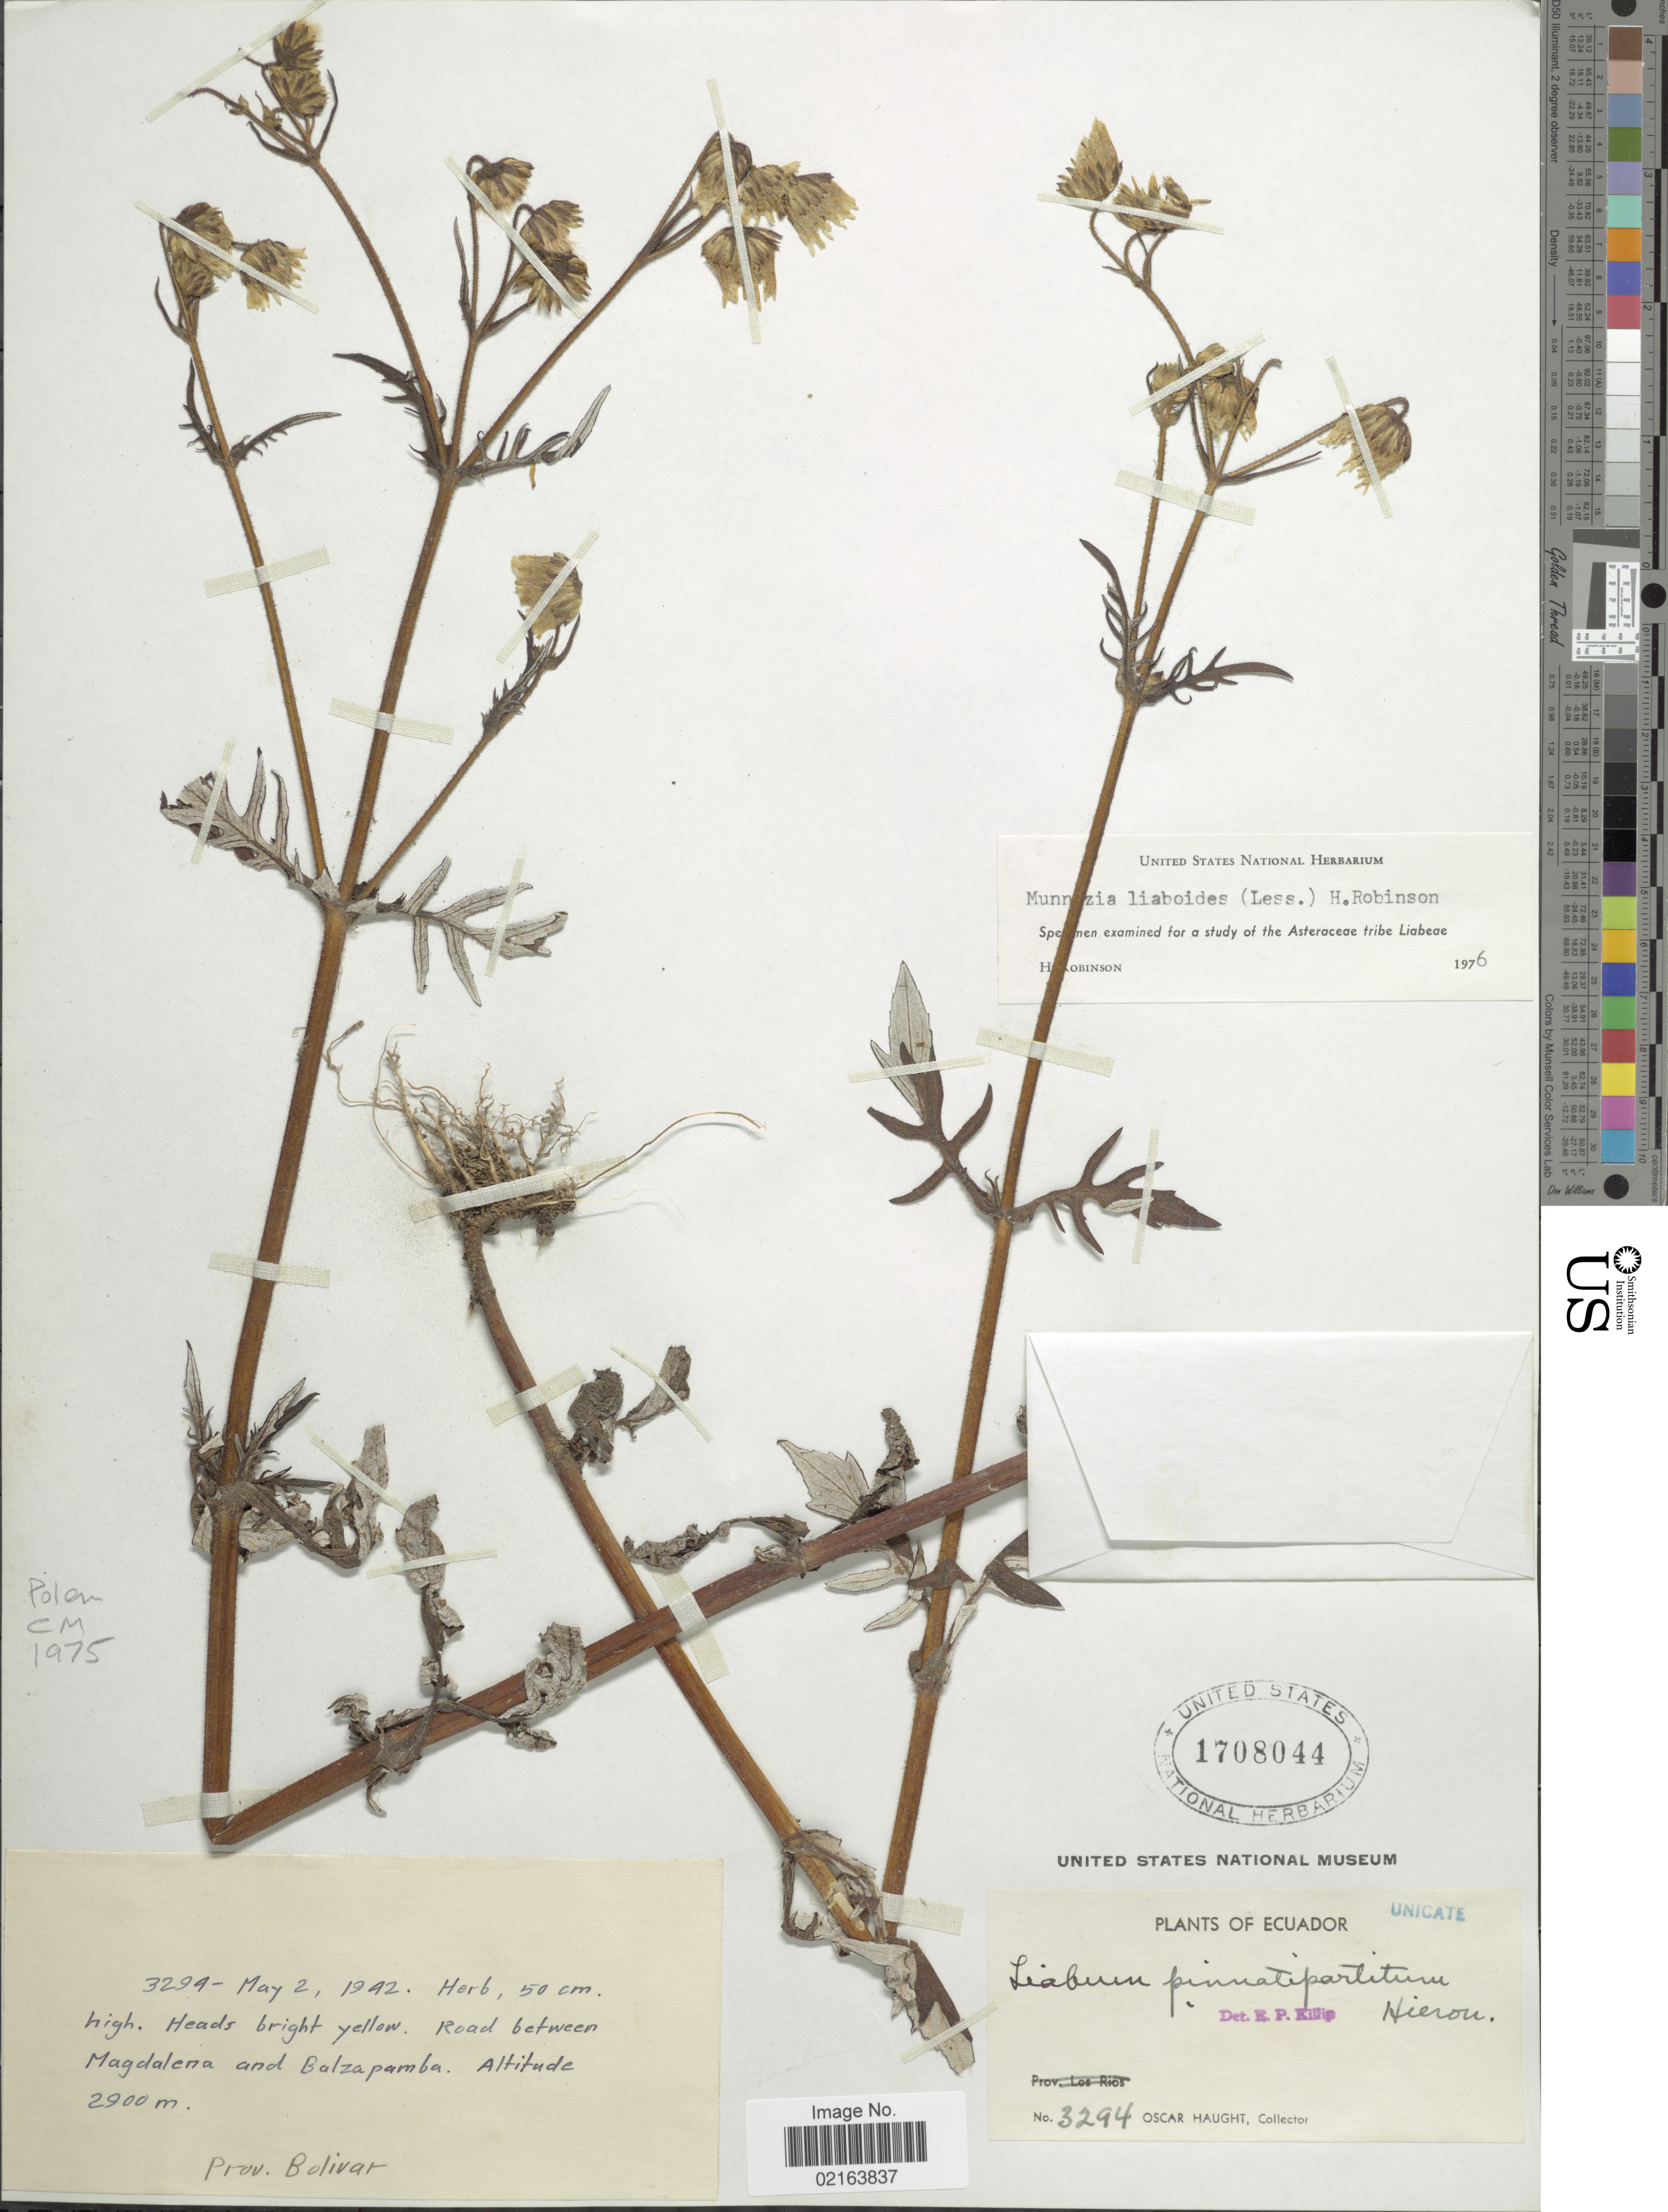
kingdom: Plantae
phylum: Tracheophyta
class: Magnoliopsida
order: Asterales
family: Asteraceae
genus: Munnozia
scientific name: Munnozia liaboides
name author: (Less.) H. Rob.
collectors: O. L. Haught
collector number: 3294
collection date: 1942-05-02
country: Ecuador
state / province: Bolívar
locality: Road between Magdalena and Balzapamba, Prov. Bolivar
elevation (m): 2900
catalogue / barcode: US 1708044